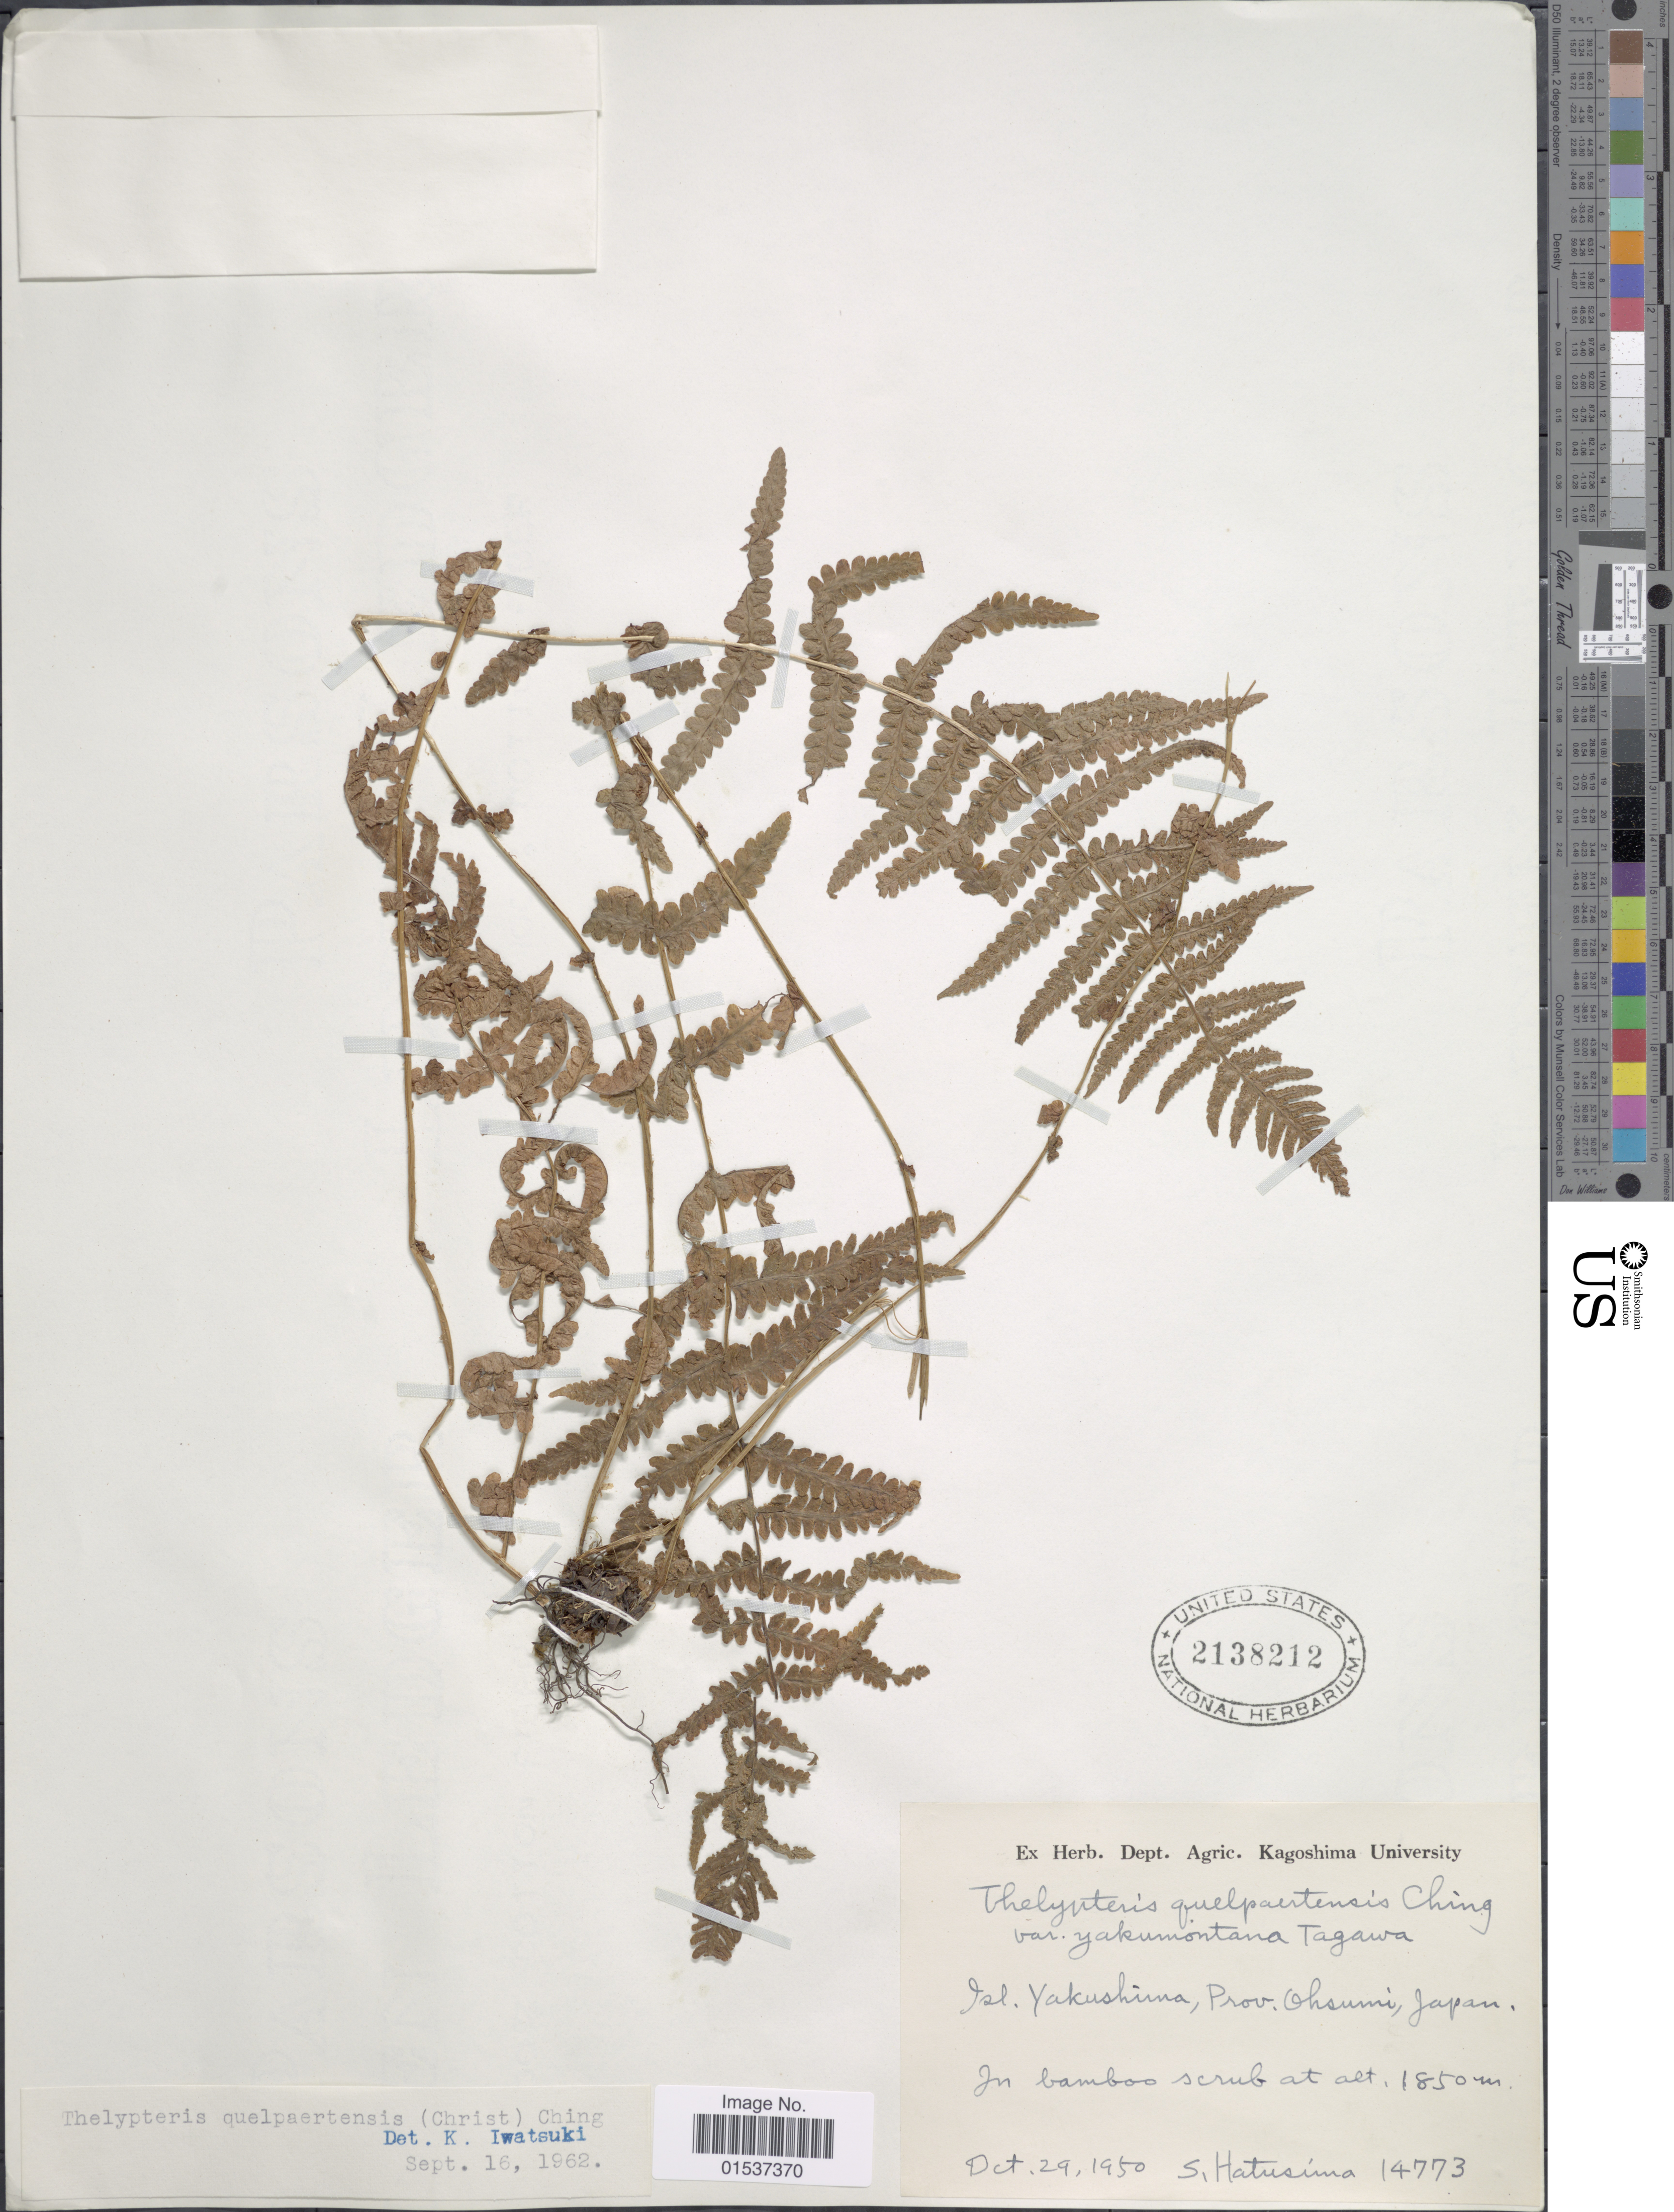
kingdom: Plantae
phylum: Tracheophyta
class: Polypodiopsida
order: Polypodiales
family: Thelypteridaceae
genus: Oreopteris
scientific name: Oreopteris quelpartensis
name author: (Christ) Holub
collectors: S. Hatusima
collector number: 14773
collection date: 1950-10-29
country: Japan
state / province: Kagosima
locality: Isl. Yakushima, Prov. Ohsumi, Japan.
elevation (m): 1850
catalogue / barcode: US 2138212